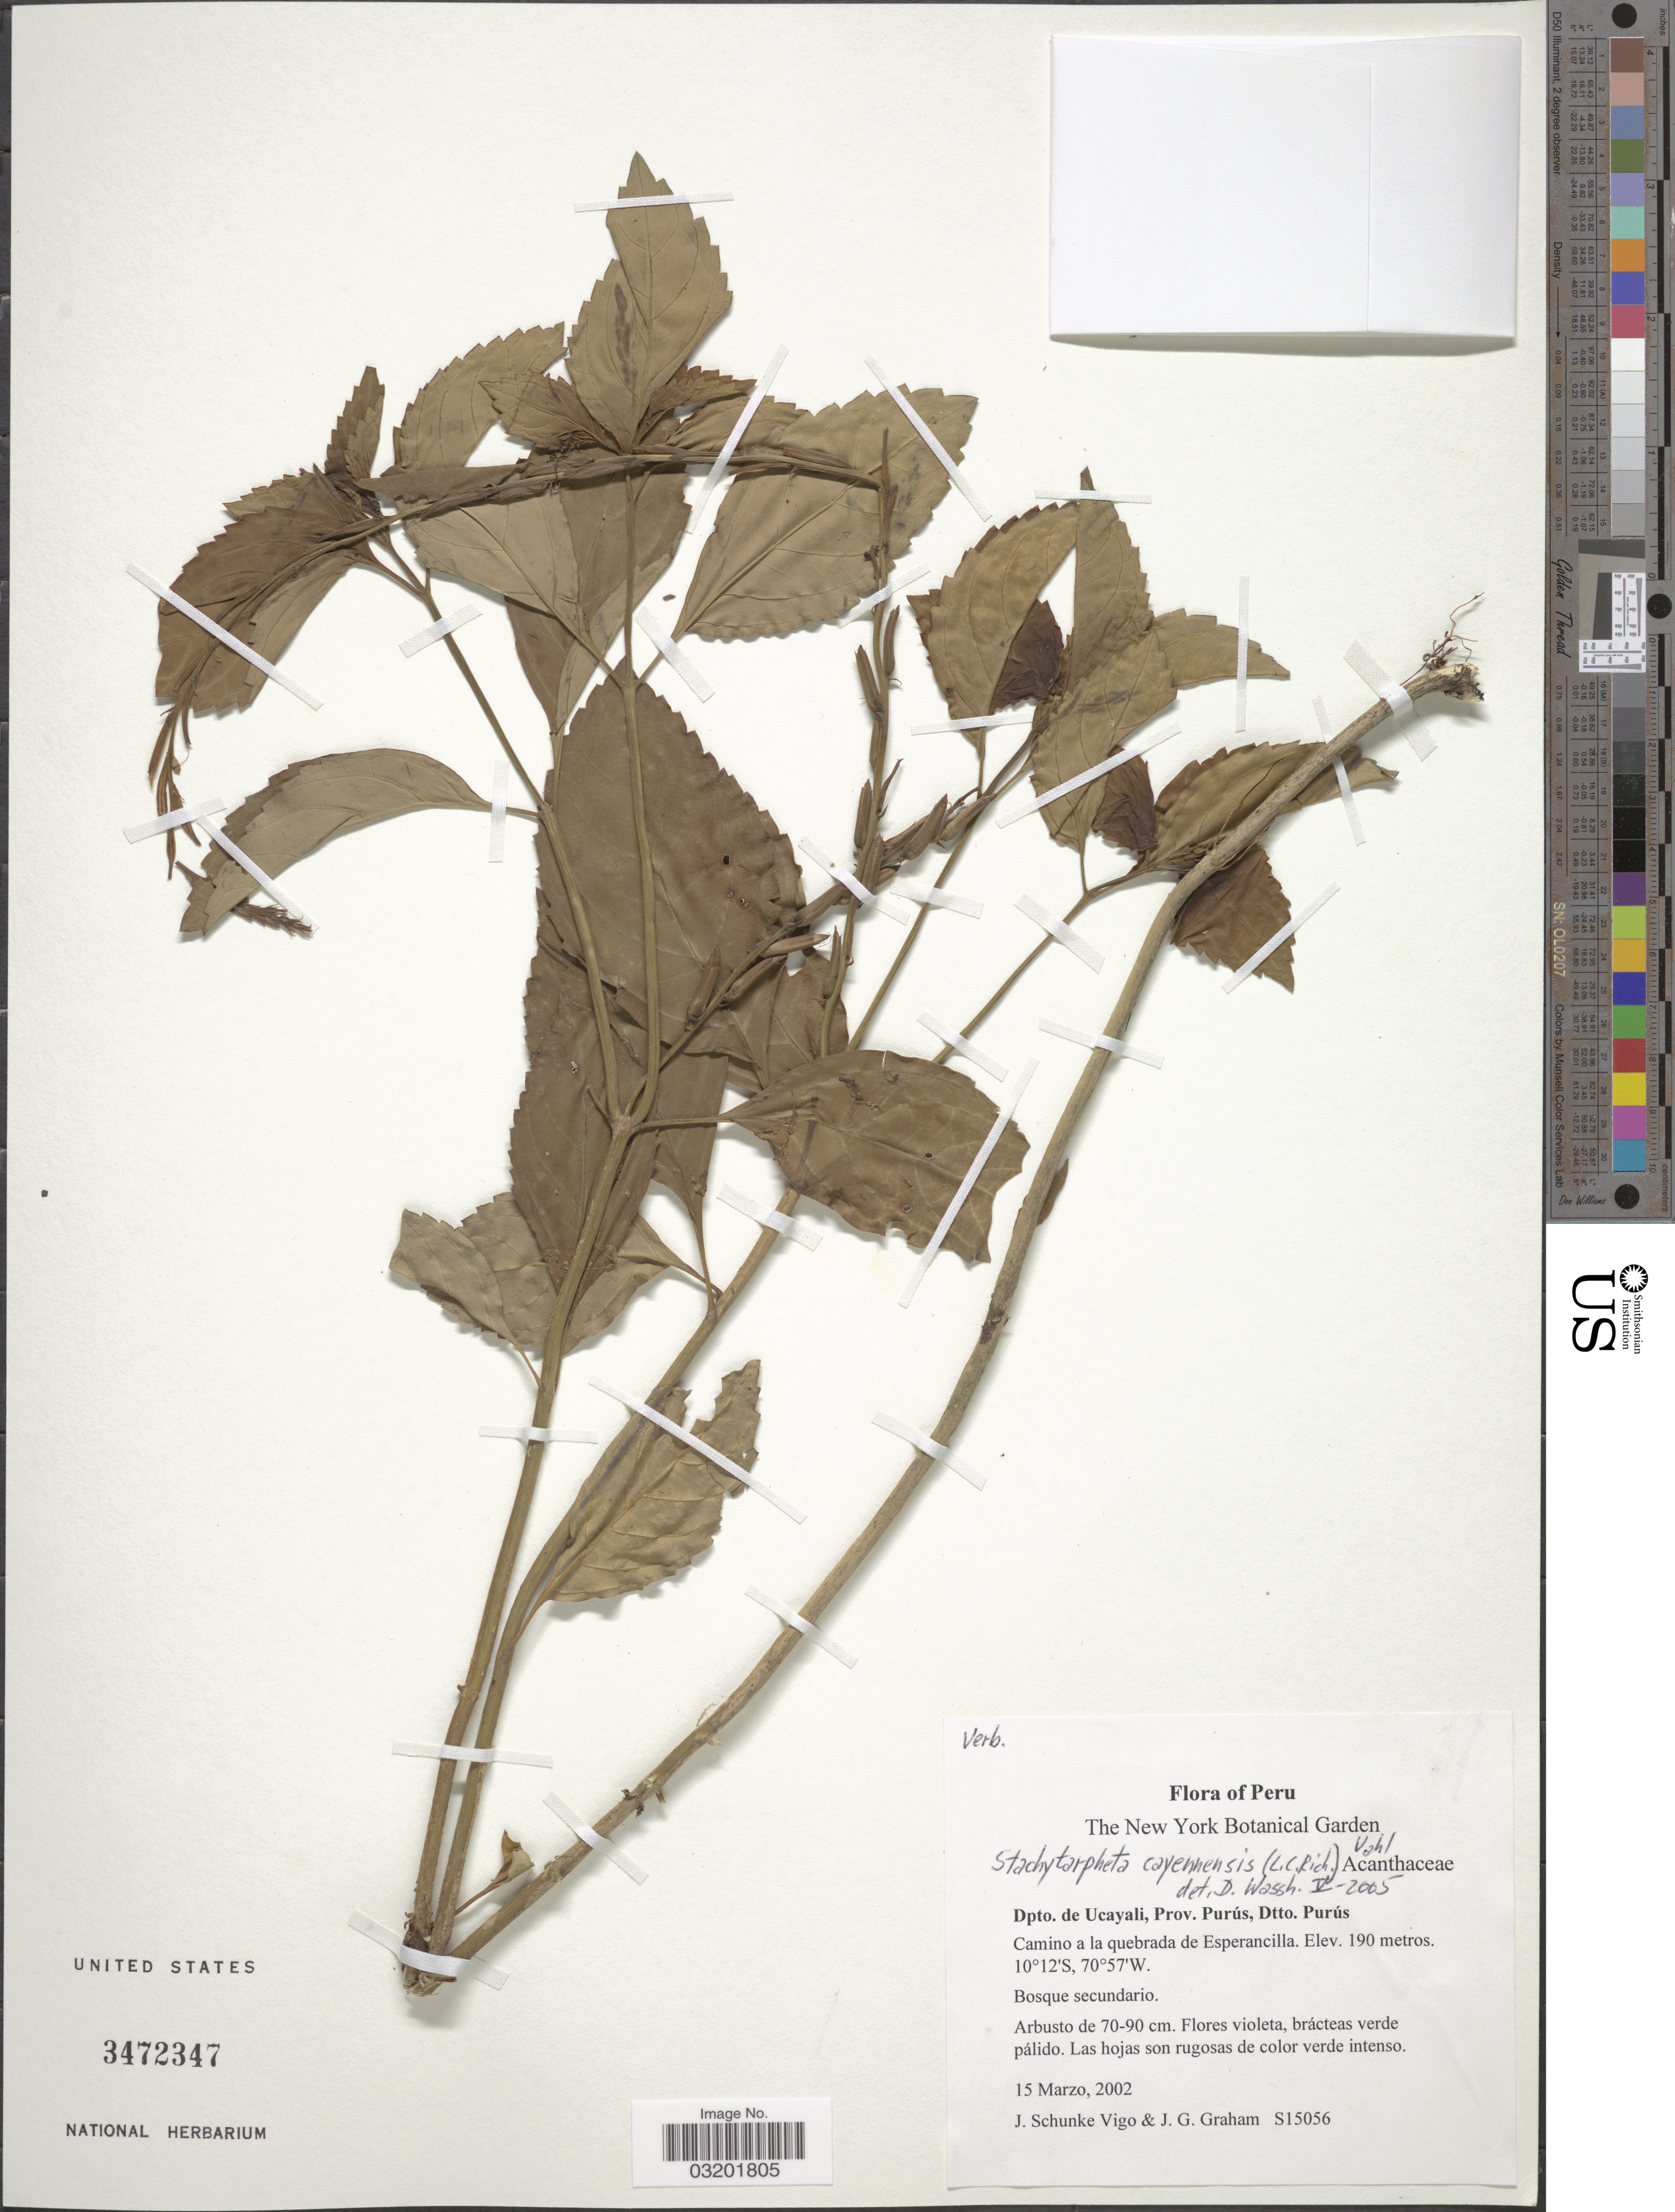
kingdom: Plantae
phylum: Tracheophyta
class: Magnoliopsida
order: Lamiales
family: Verbenaceae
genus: Stachytarpheta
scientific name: Stachytarpheta cayennensis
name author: (Rich.) Vahl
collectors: J. Schunke Vigo & J. Graham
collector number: S15056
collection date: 2002-03-15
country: Peru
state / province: Ucayali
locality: Dpto. de Ucayali, Prov. Purús, Dtto. Purús. Camino a la quebrada de Esperancilla.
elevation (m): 190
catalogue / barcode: US 3472347